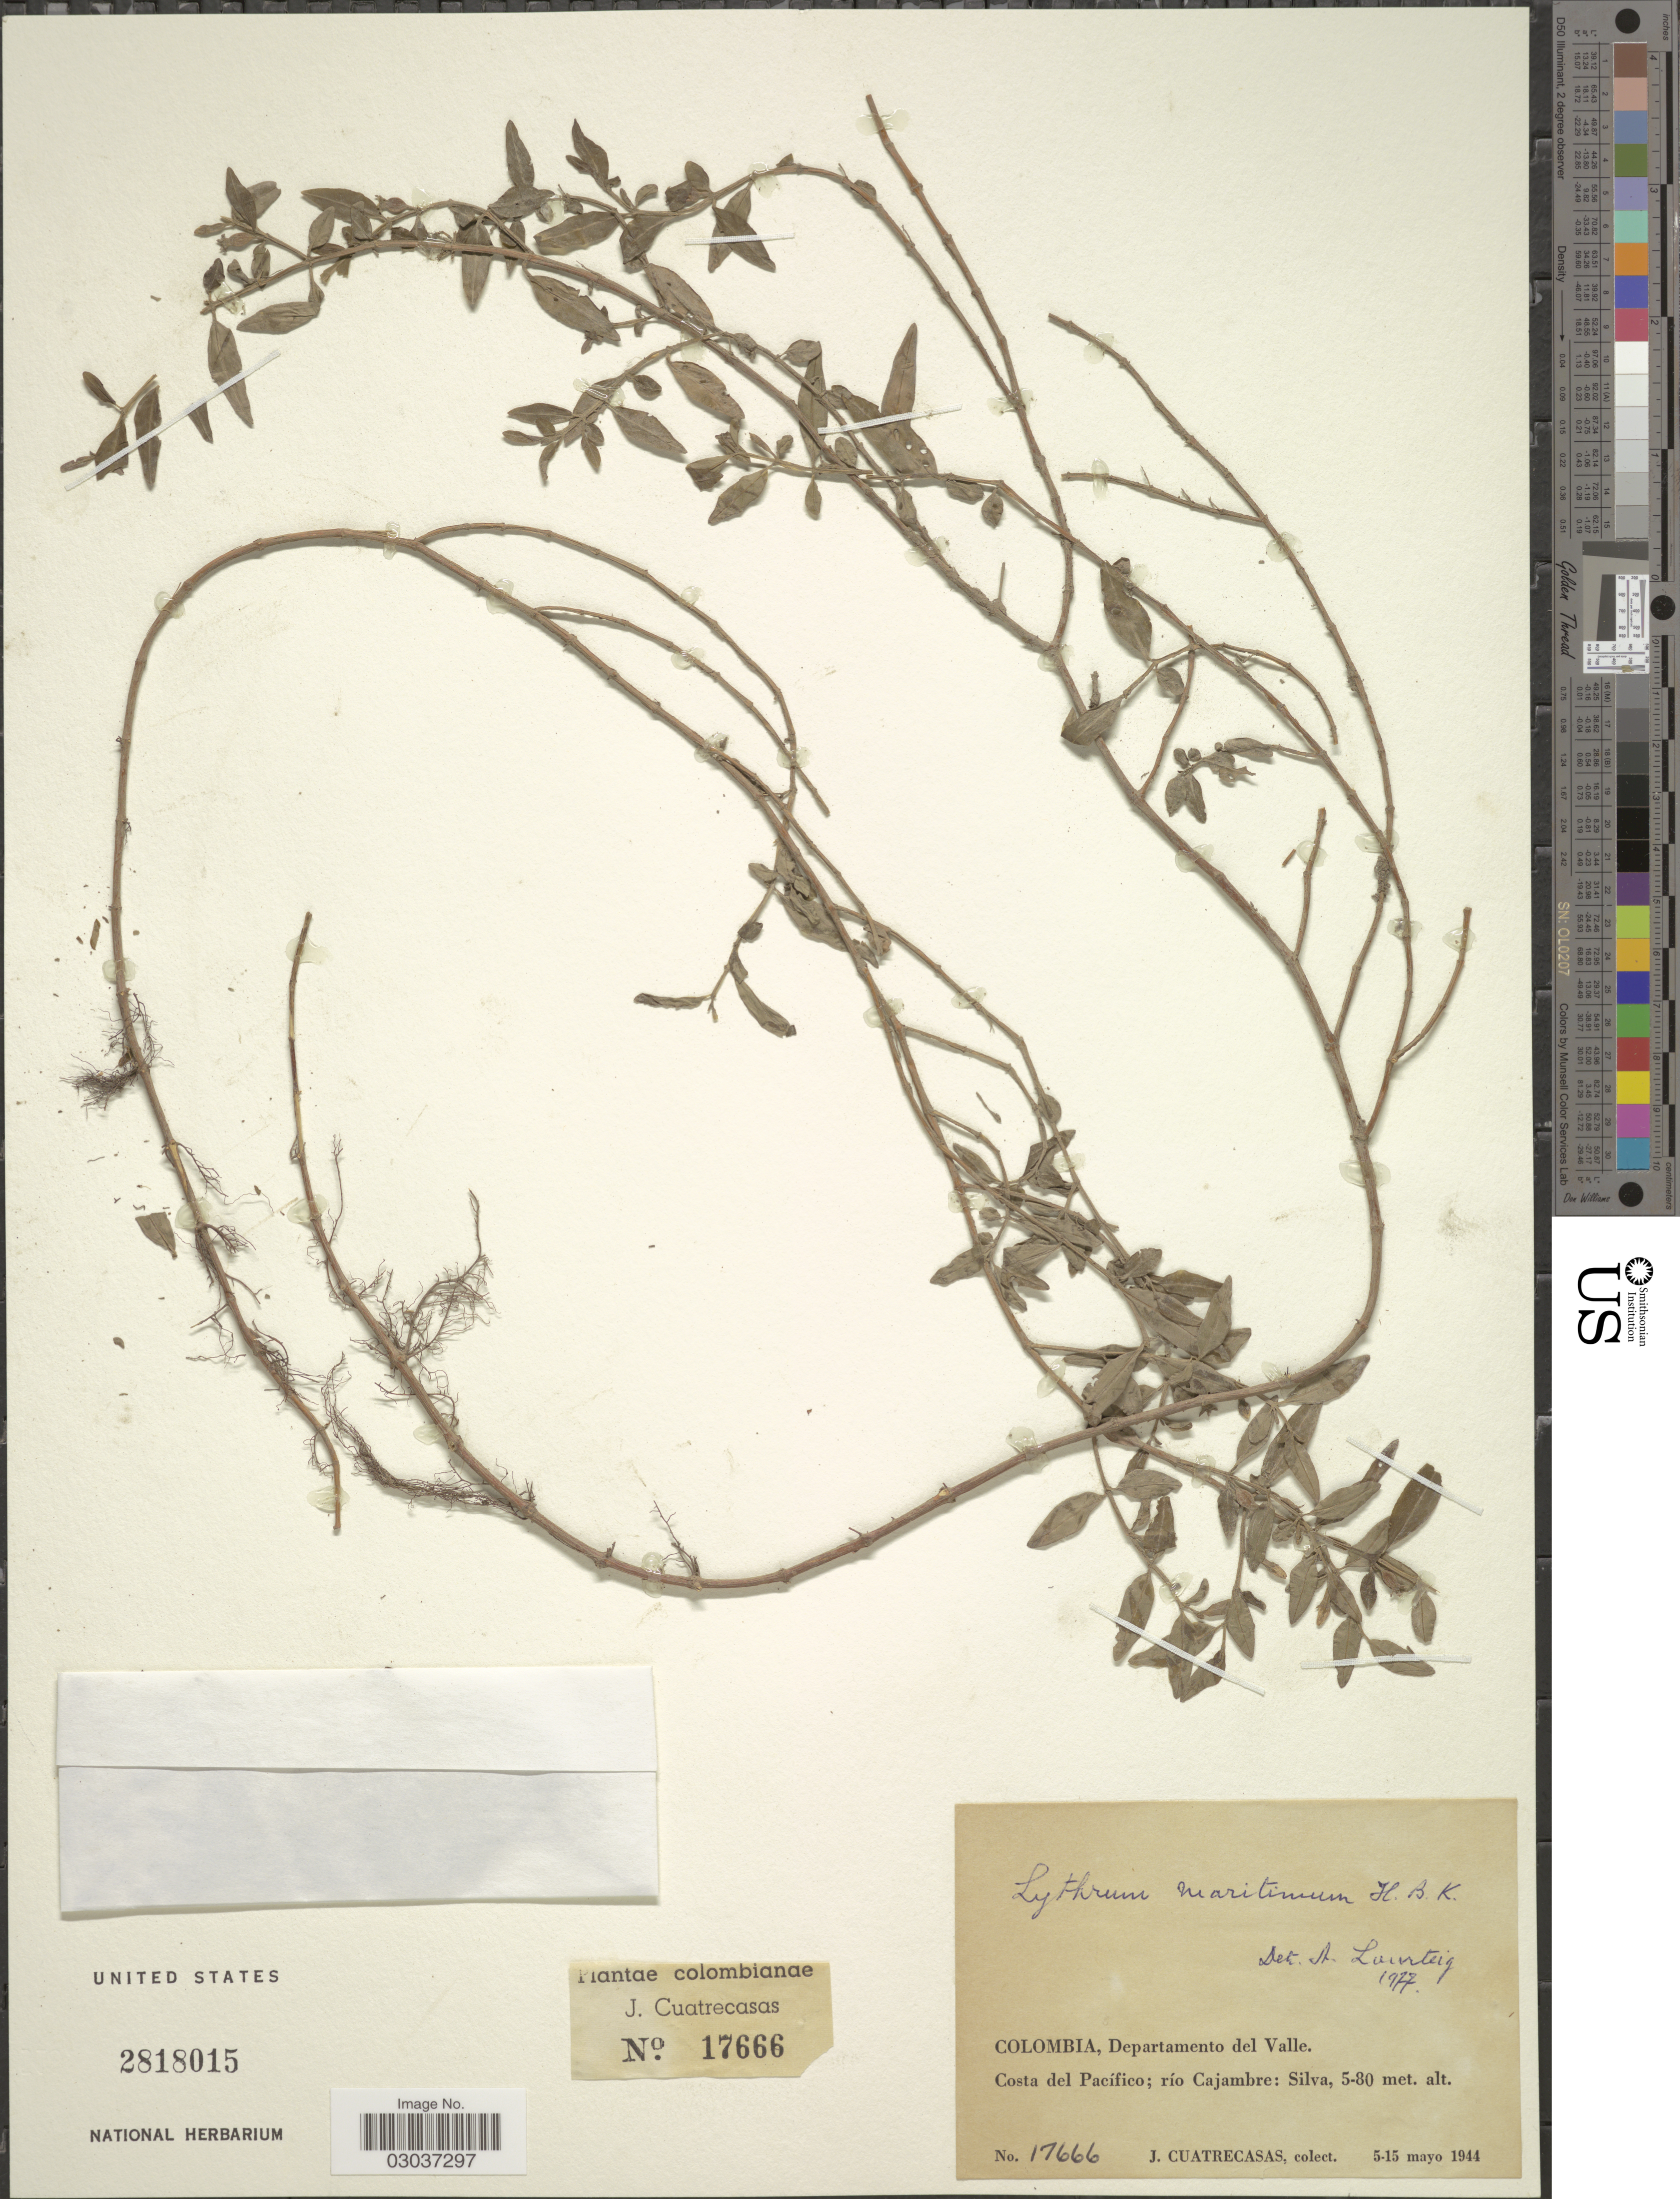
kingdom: Plantae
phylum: Tracheophyta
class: Magnoliopsida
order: Myrtales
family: Lythraceae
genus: Lythrum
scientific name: Lythrum maritimum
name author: Kunth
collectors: J. Cuatrecasas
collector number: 17666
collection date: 1944-05-05/1944-05-15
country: Colombia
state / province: Valle del Cauca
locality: Departamento del Valle. Costa del Pacífico; río Cajambre: Silva.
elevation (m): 5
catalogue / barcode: US 2818015